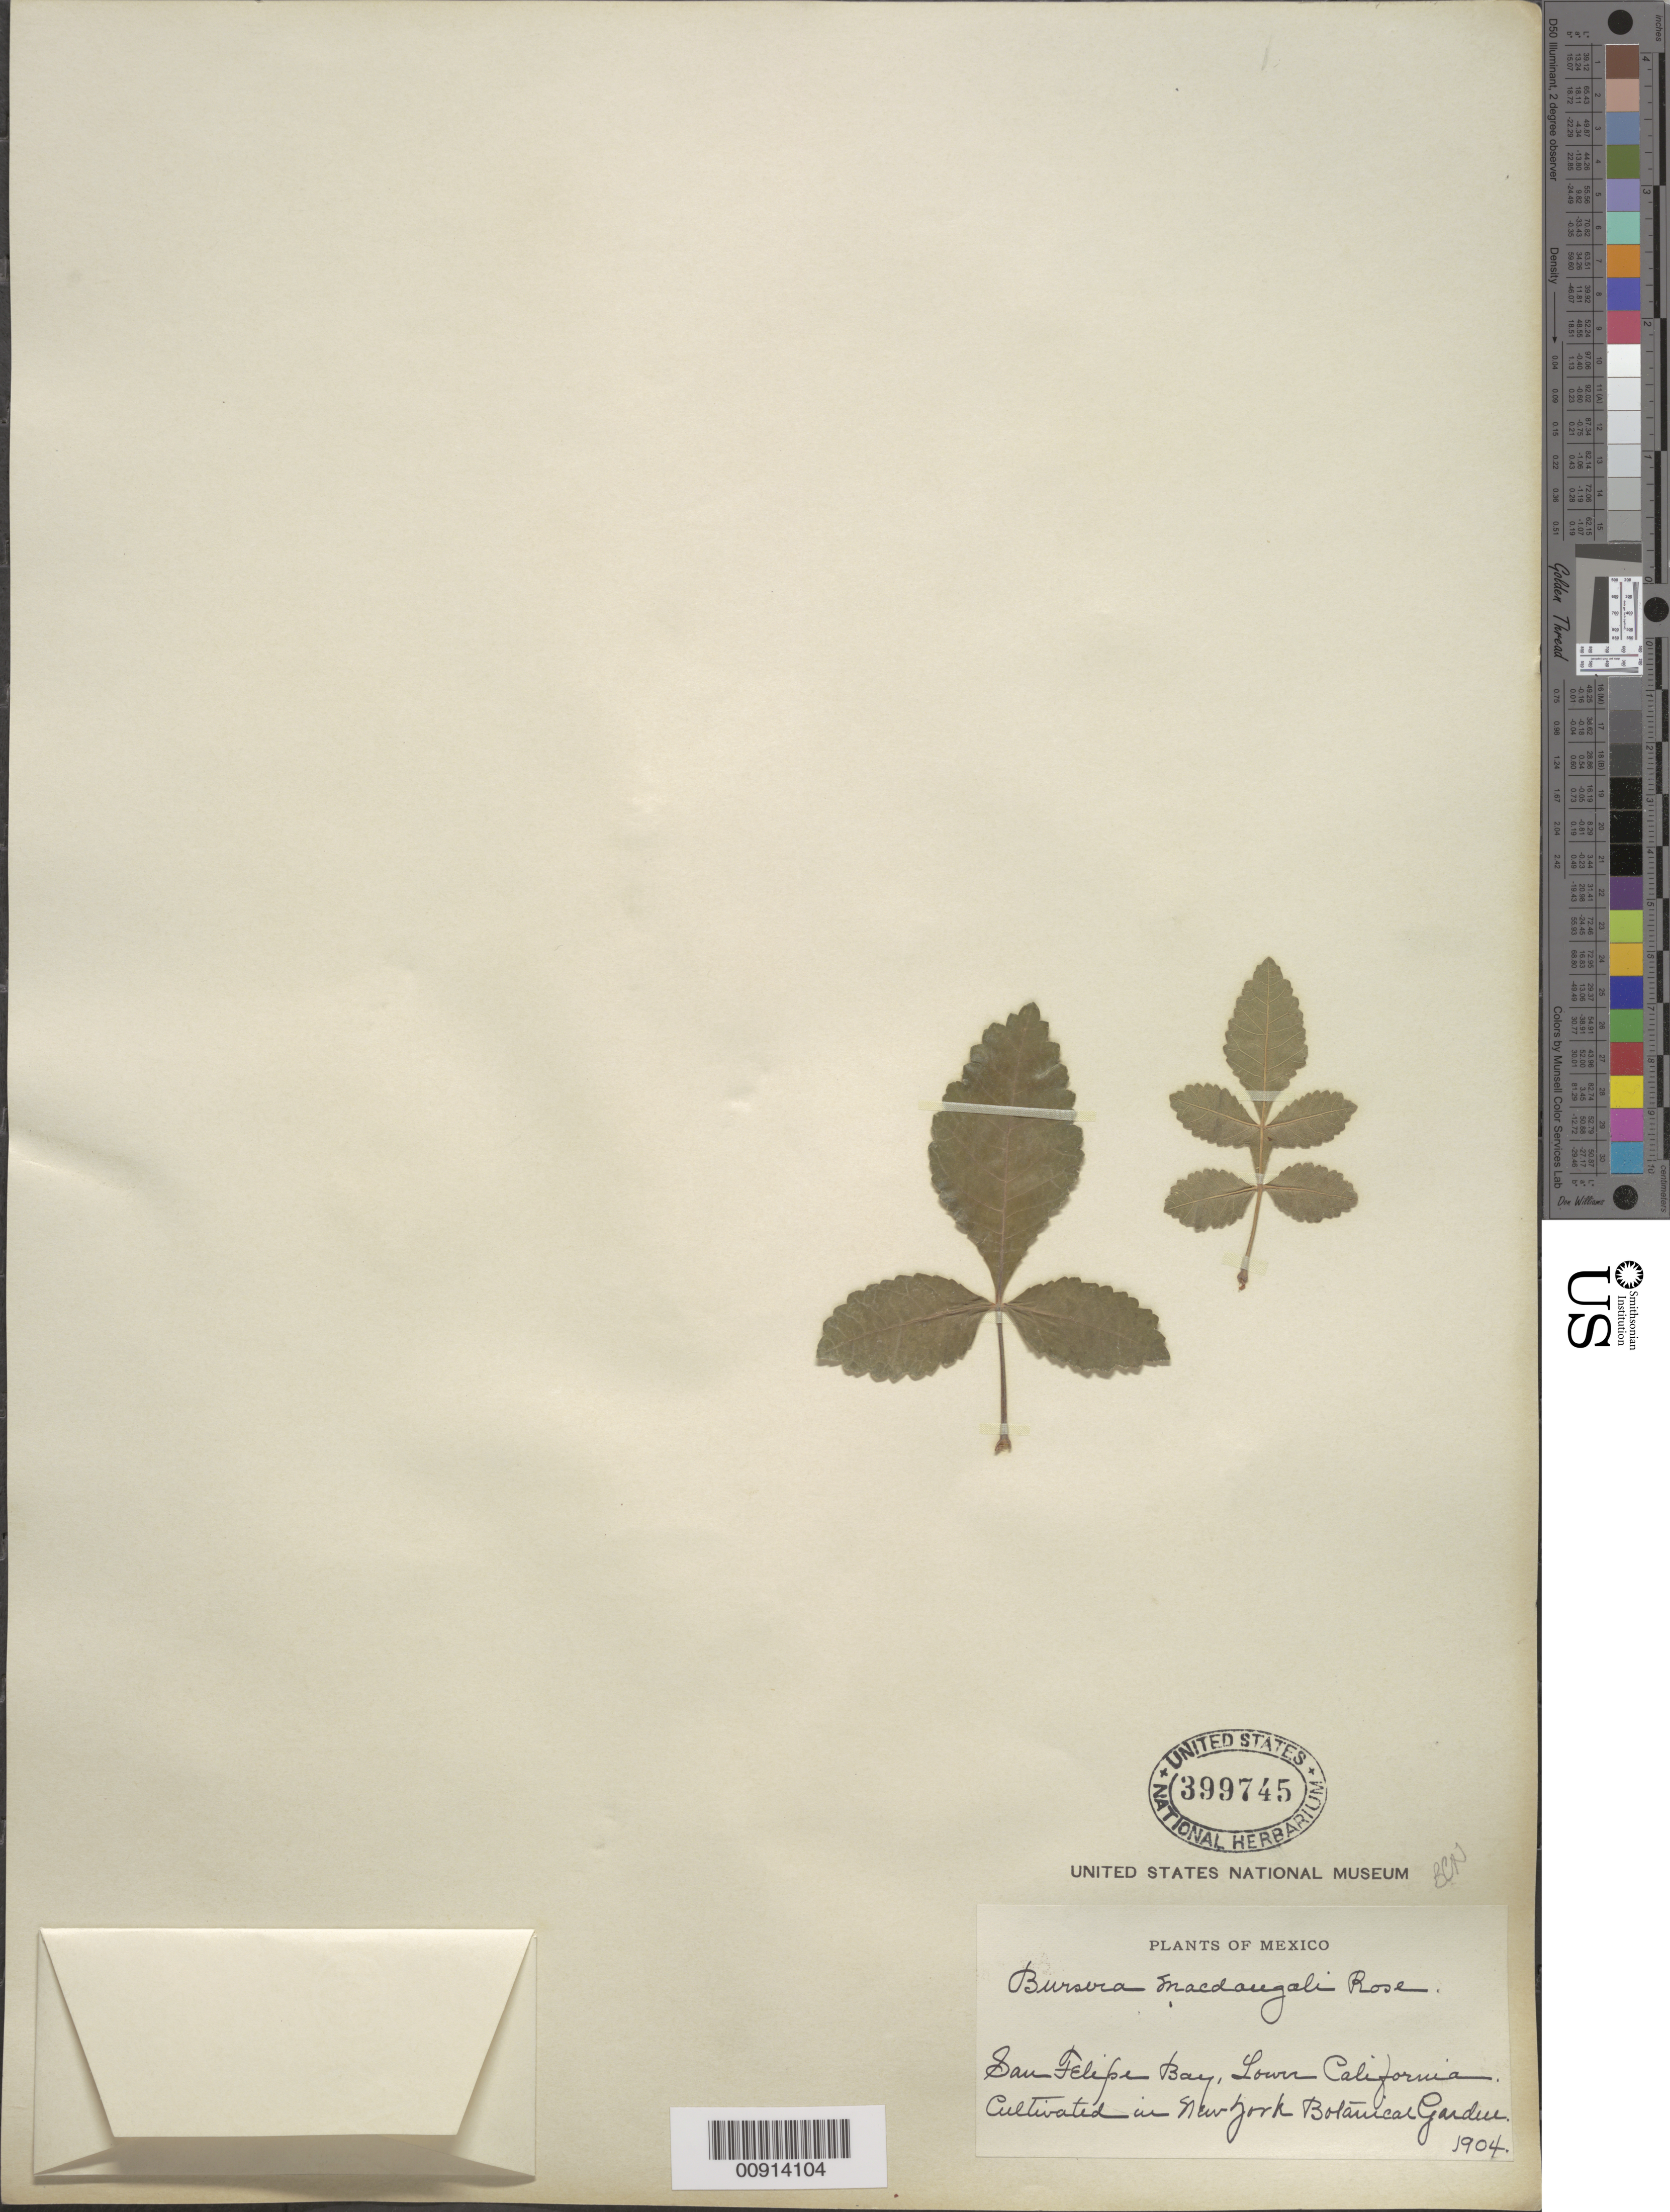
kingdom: Plantae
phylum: Tracheophyta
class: Magnoliopsida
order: Sapindales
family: Burseraceae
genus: Bursera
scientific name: Bursera hindsiana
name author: (Benth.) Engl.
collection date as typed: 1904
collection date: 1904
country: Mexico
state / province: Baja California Norte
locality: San Felipe Bay, Lower California.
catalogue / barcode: US 399745